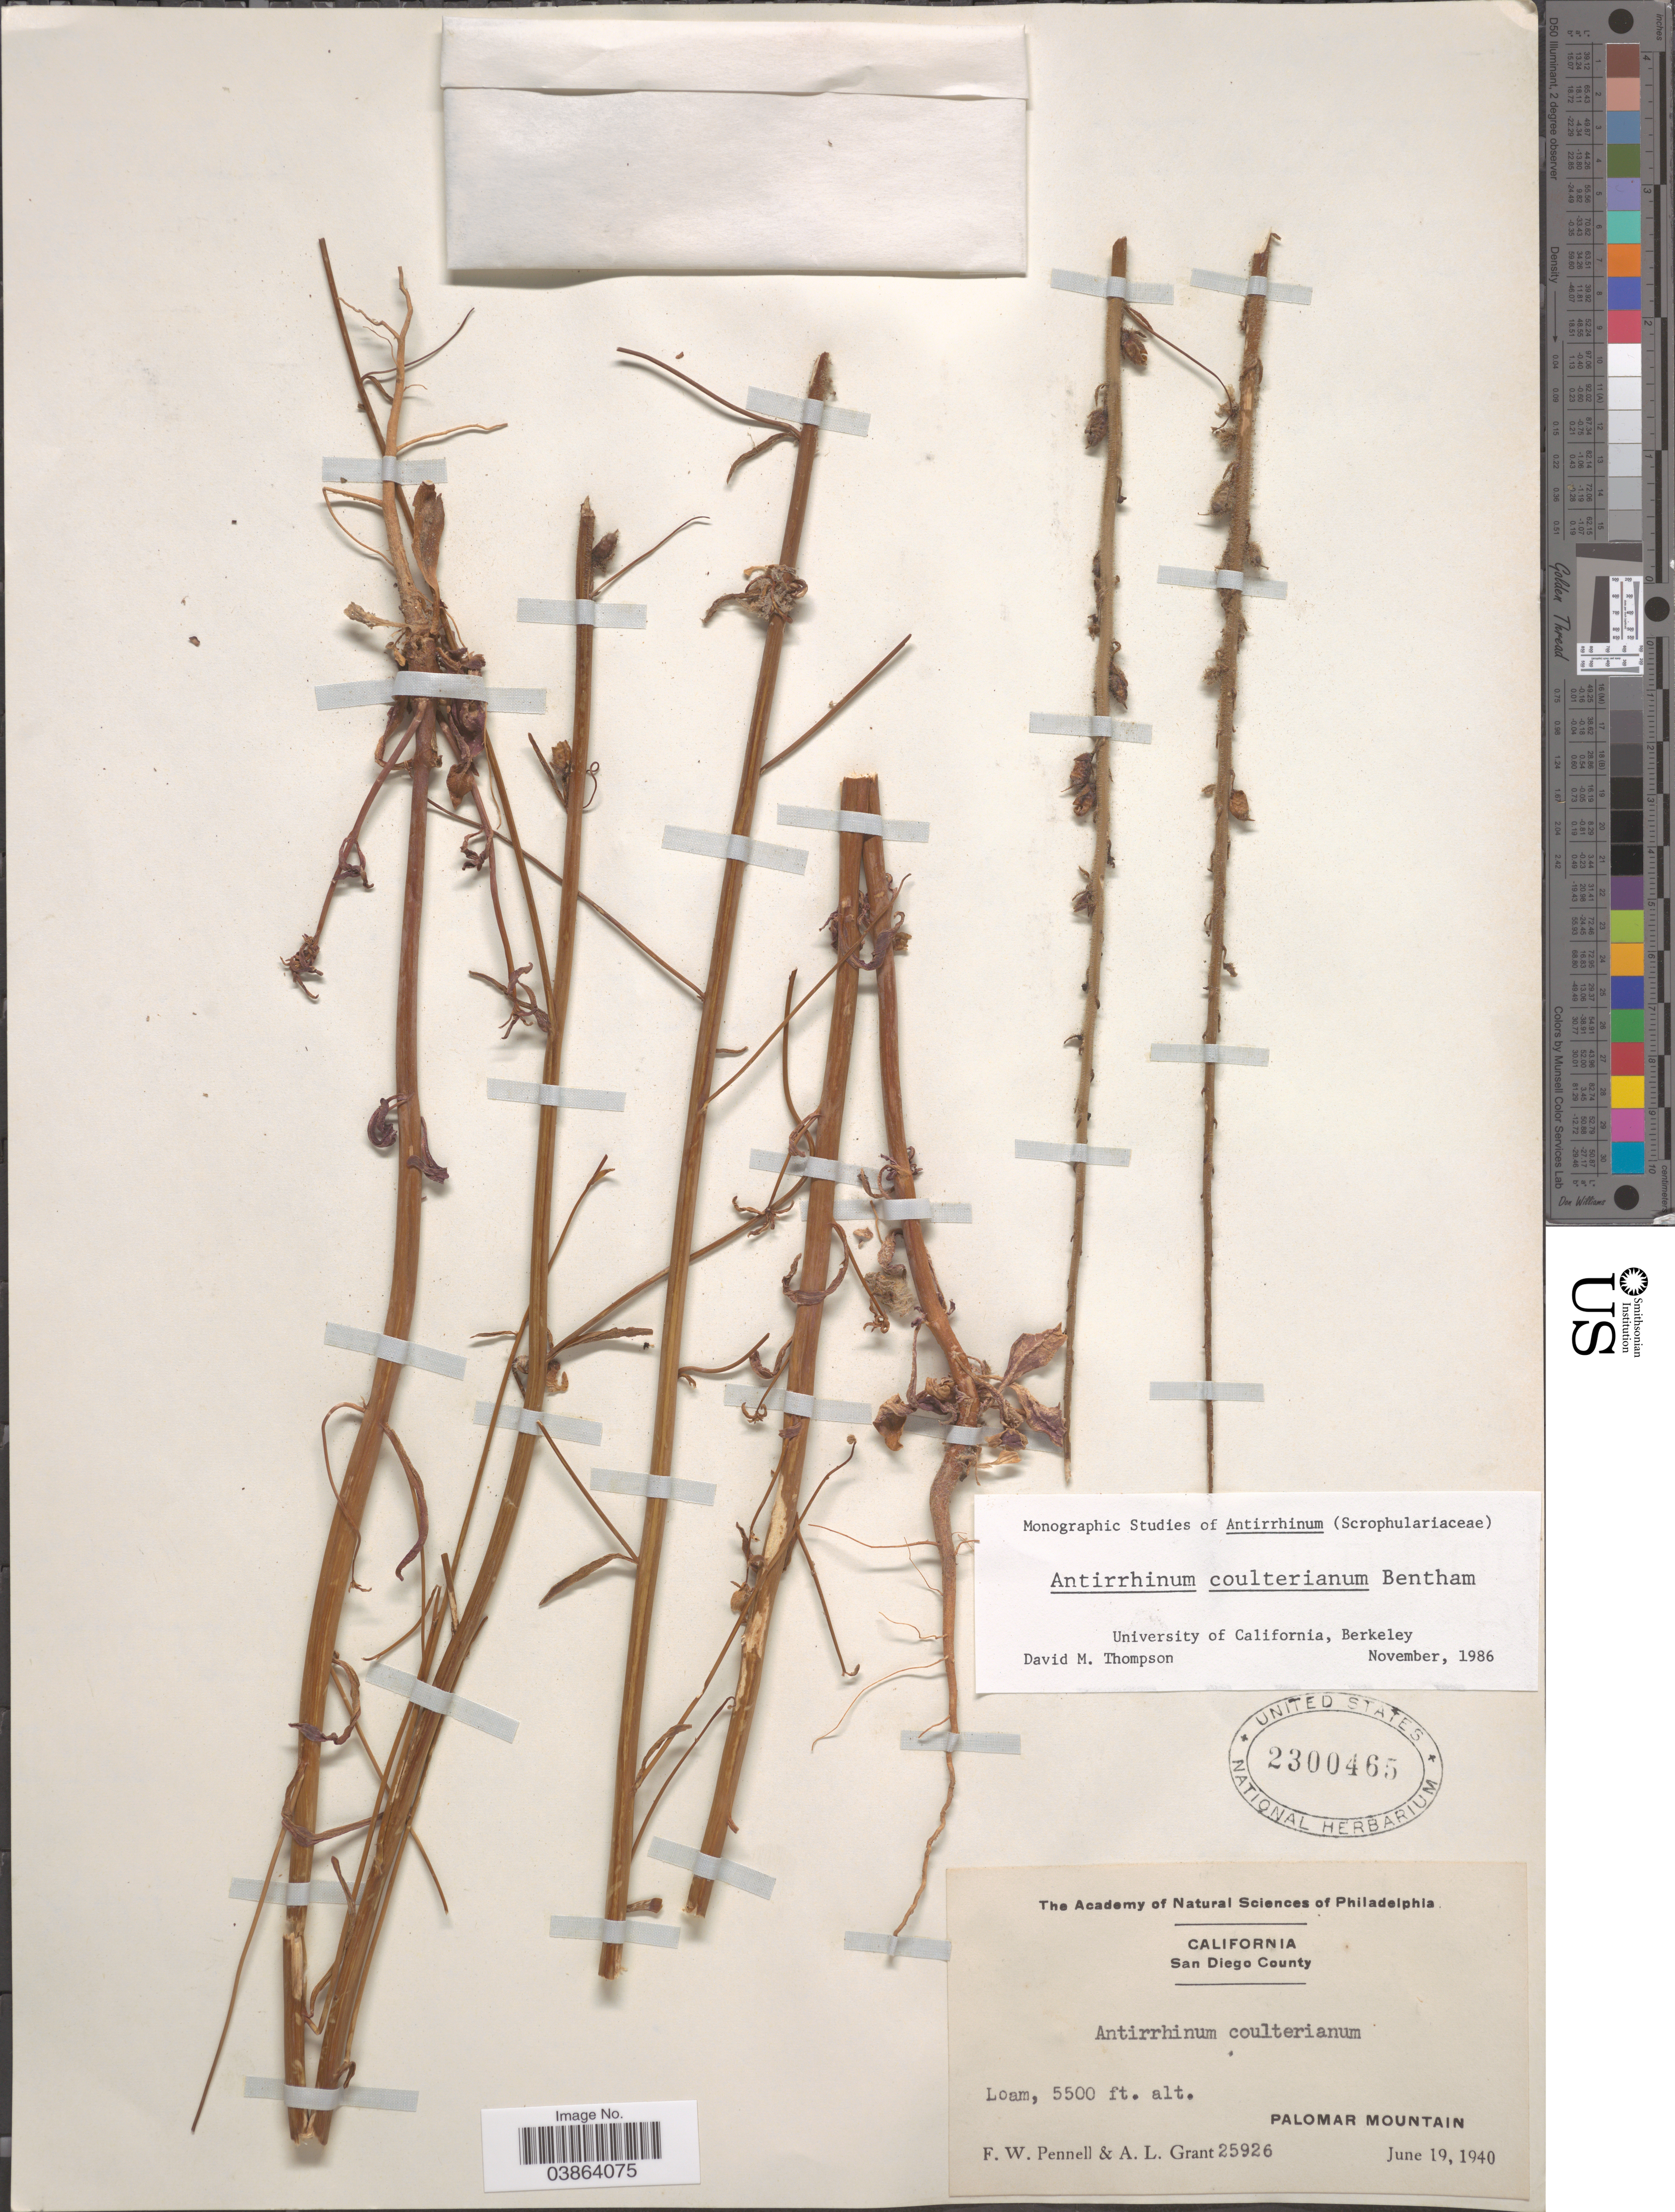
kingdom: Plantae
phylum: Tracheophyta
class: Magnoliopsida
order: Lamiales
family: Plantaginaceae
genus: Sairocarpus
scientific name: Sairocarpus coulterianus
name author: (Benth.) D.A. Sutton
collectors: F. W. Pennell & A. L. Grant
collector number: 25926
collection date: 1940-06-19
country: United States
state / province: California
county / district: San Diego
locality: San Diego County. Loam. Palomar Mountain.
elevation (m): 1676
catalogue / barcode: US 2300465